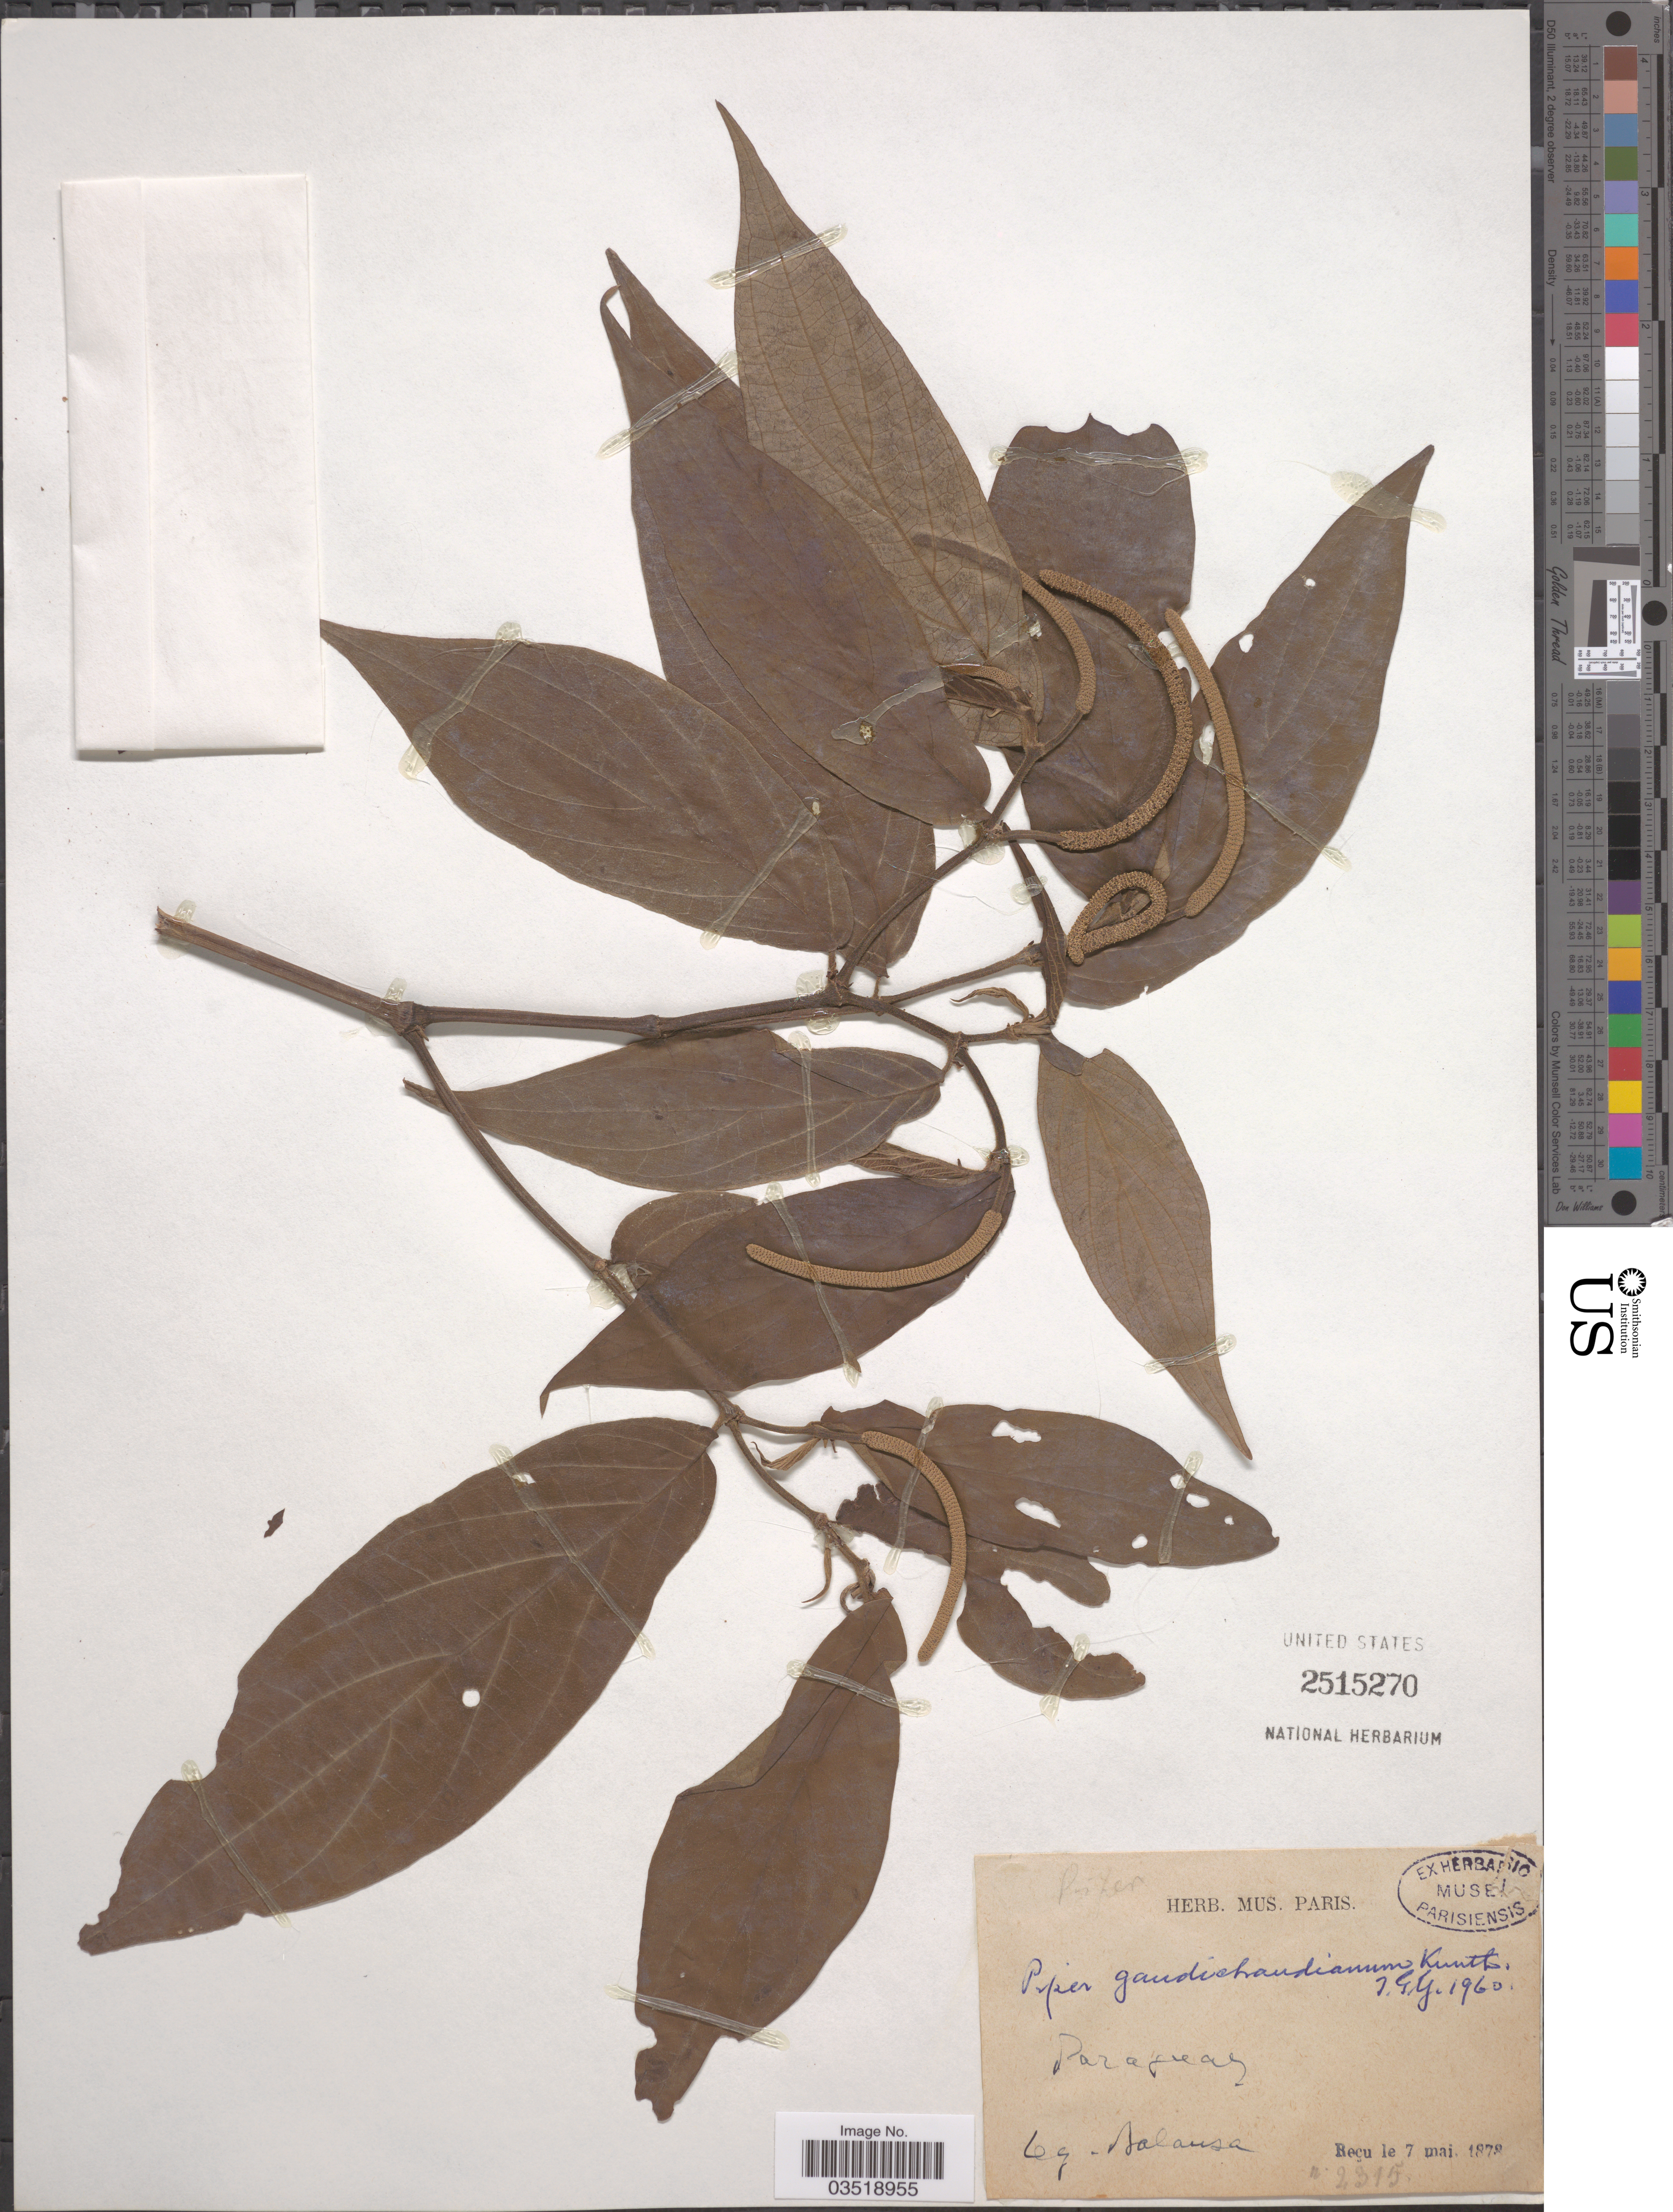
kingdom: Plantae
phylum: Tracheophyta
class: Magnoliopsida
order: Piperales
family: Piperaceae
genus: Piper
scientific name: Piper gaudichaudianum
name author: Kunth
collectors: -. Balansa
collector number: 2315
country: Paraguay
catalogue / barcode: US 2515270